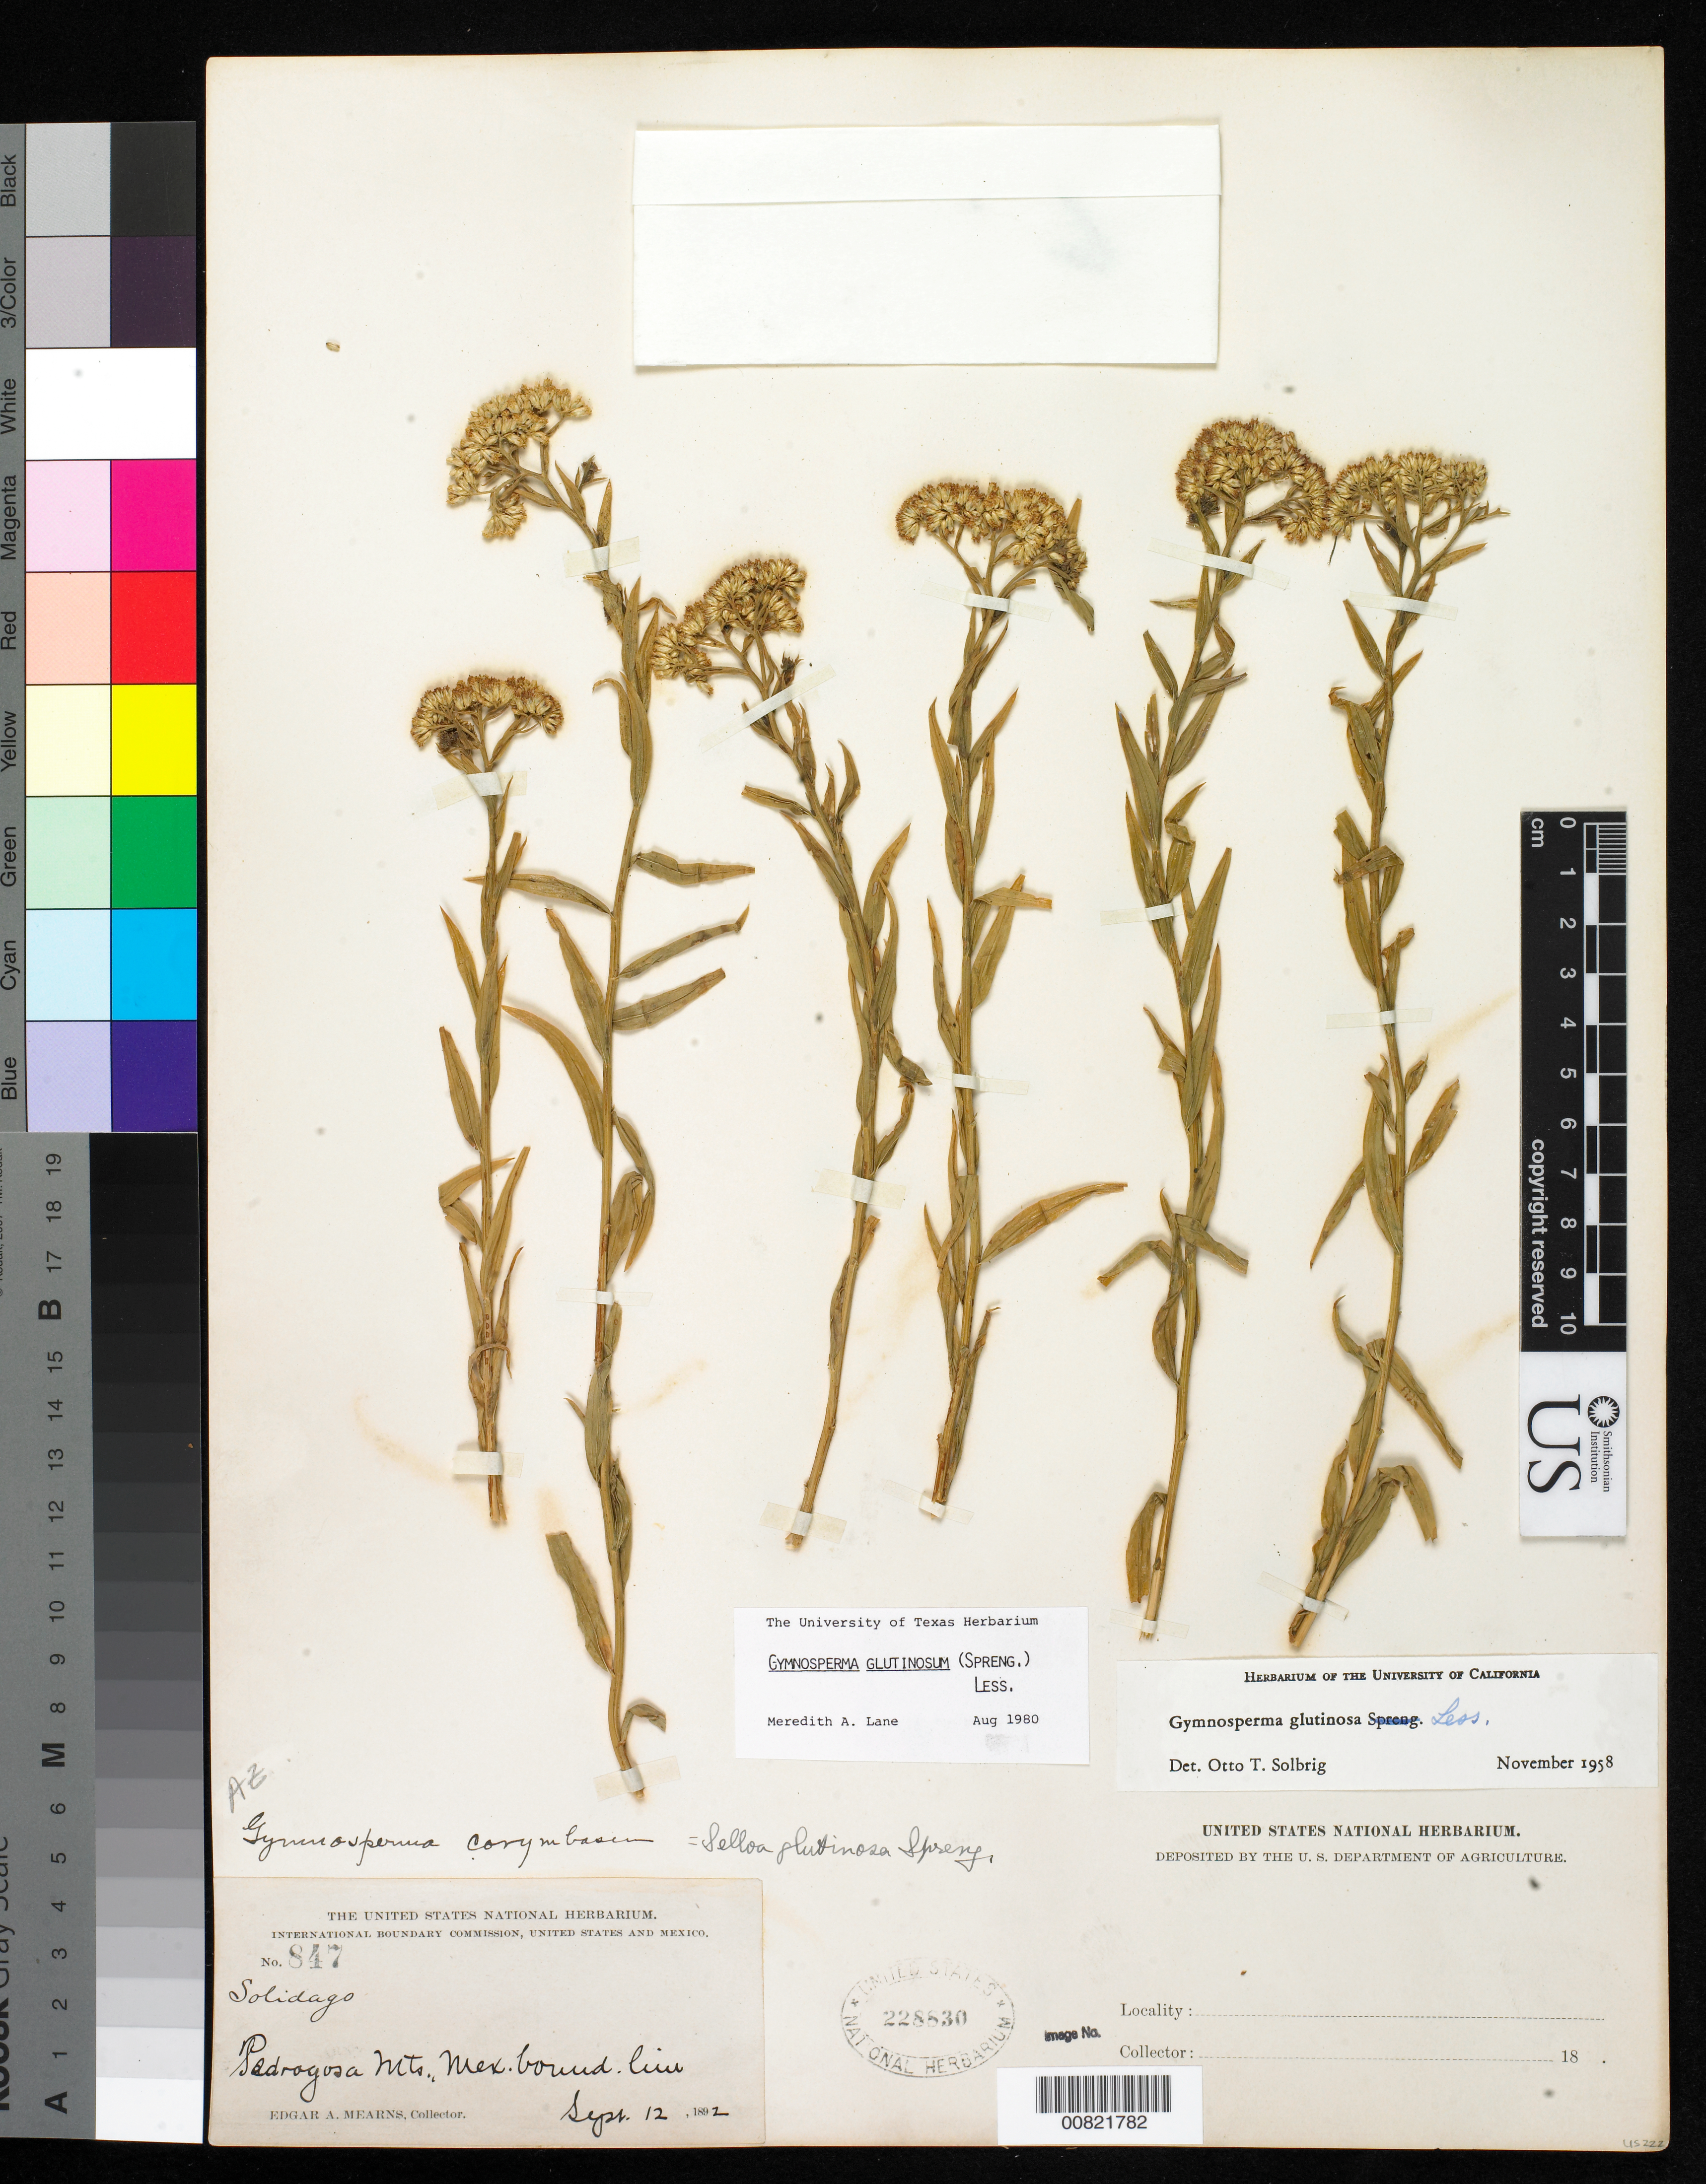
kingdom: Plantae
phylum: Tracheophyta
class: Magnoliopsida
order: Asterales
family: Asteraceae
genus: Gymnosperma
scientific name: Gymnosperma glutinosum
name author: (Spreng.) Less.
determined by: Lane, M. A.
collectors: E. A. Mearns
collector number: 847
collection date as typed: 12 Sep 1892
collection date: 1892-09-12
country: United States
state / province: Arizona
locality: Pedregosa Mts., Mexican Boundary Line.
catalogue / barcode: US 228830